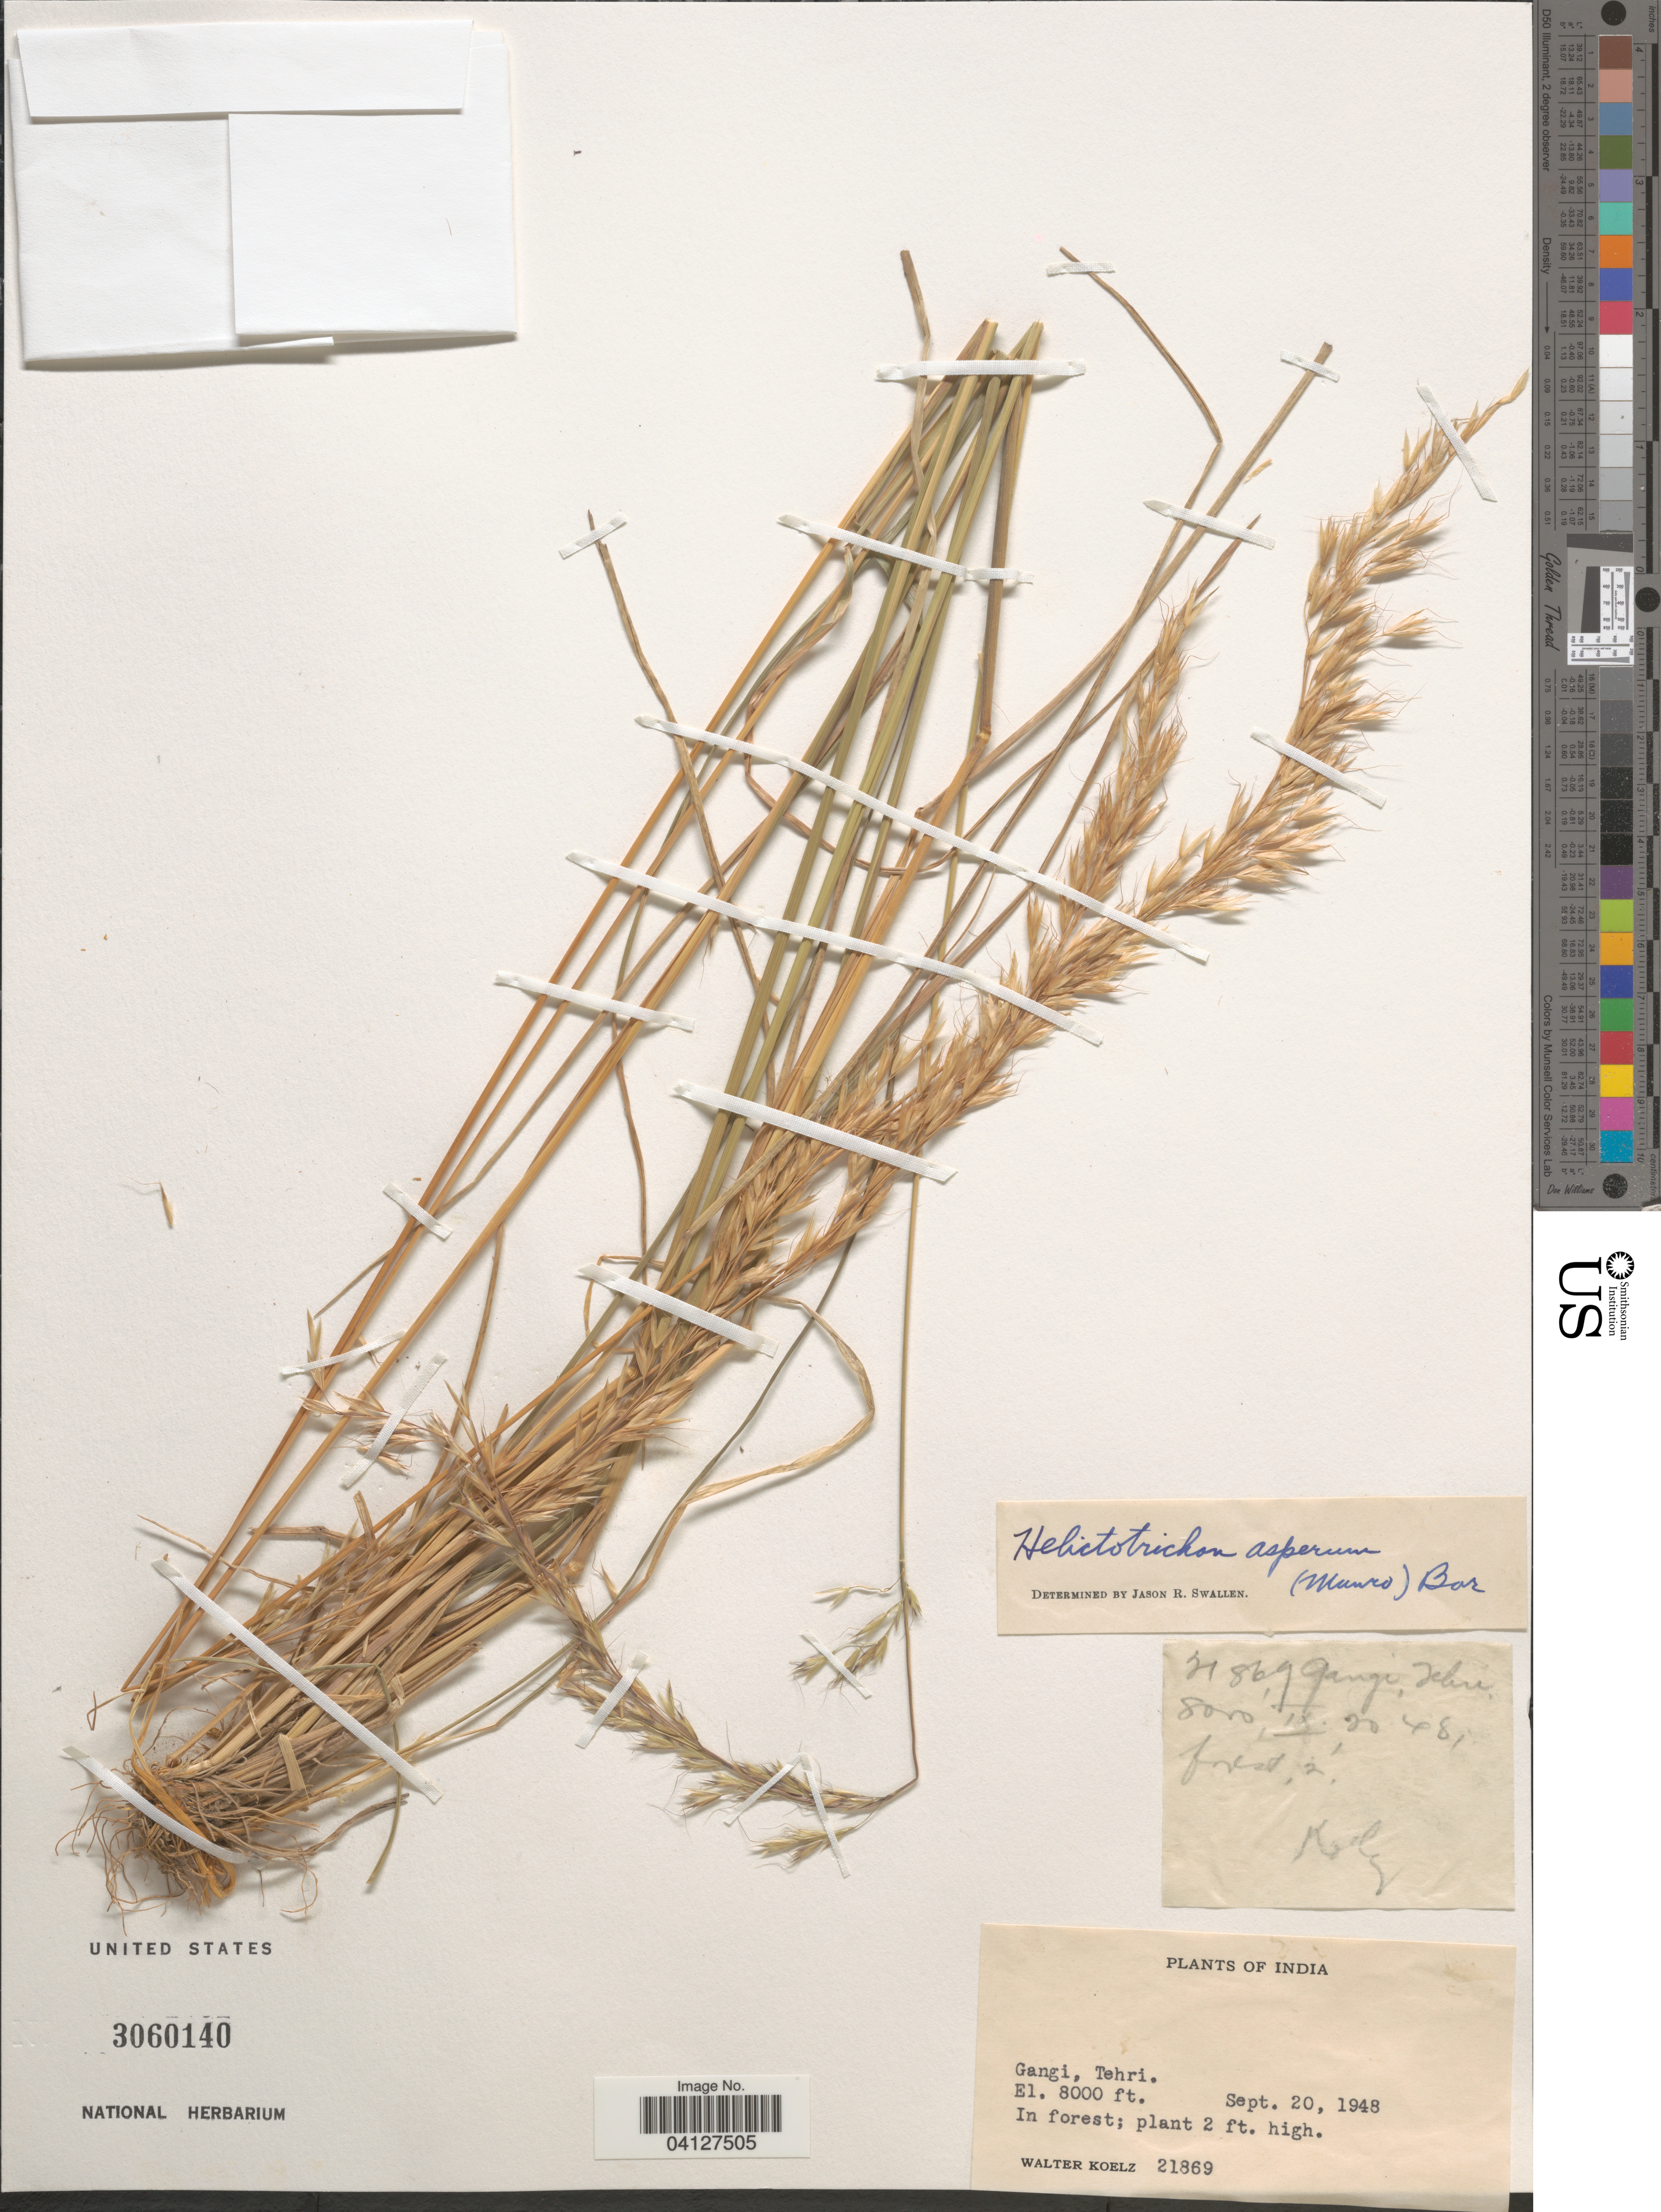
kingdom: Plantae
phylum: Tracheophyta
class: Liliopsida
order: Poales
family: Poaceae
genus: Trisetopsis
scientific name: Trisetopsis virescens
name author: (Nees) Röser & Wölk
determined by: Soreng, Robert J., Research Associate (BOT), Smithsonian Institution - National Museum of Natural History (UNITED STATES)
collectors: W. N. Koelz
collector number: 21869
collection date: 1948-09-20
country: India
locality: Gangi, Tehri.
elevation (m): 2438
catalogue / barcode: US 3060140